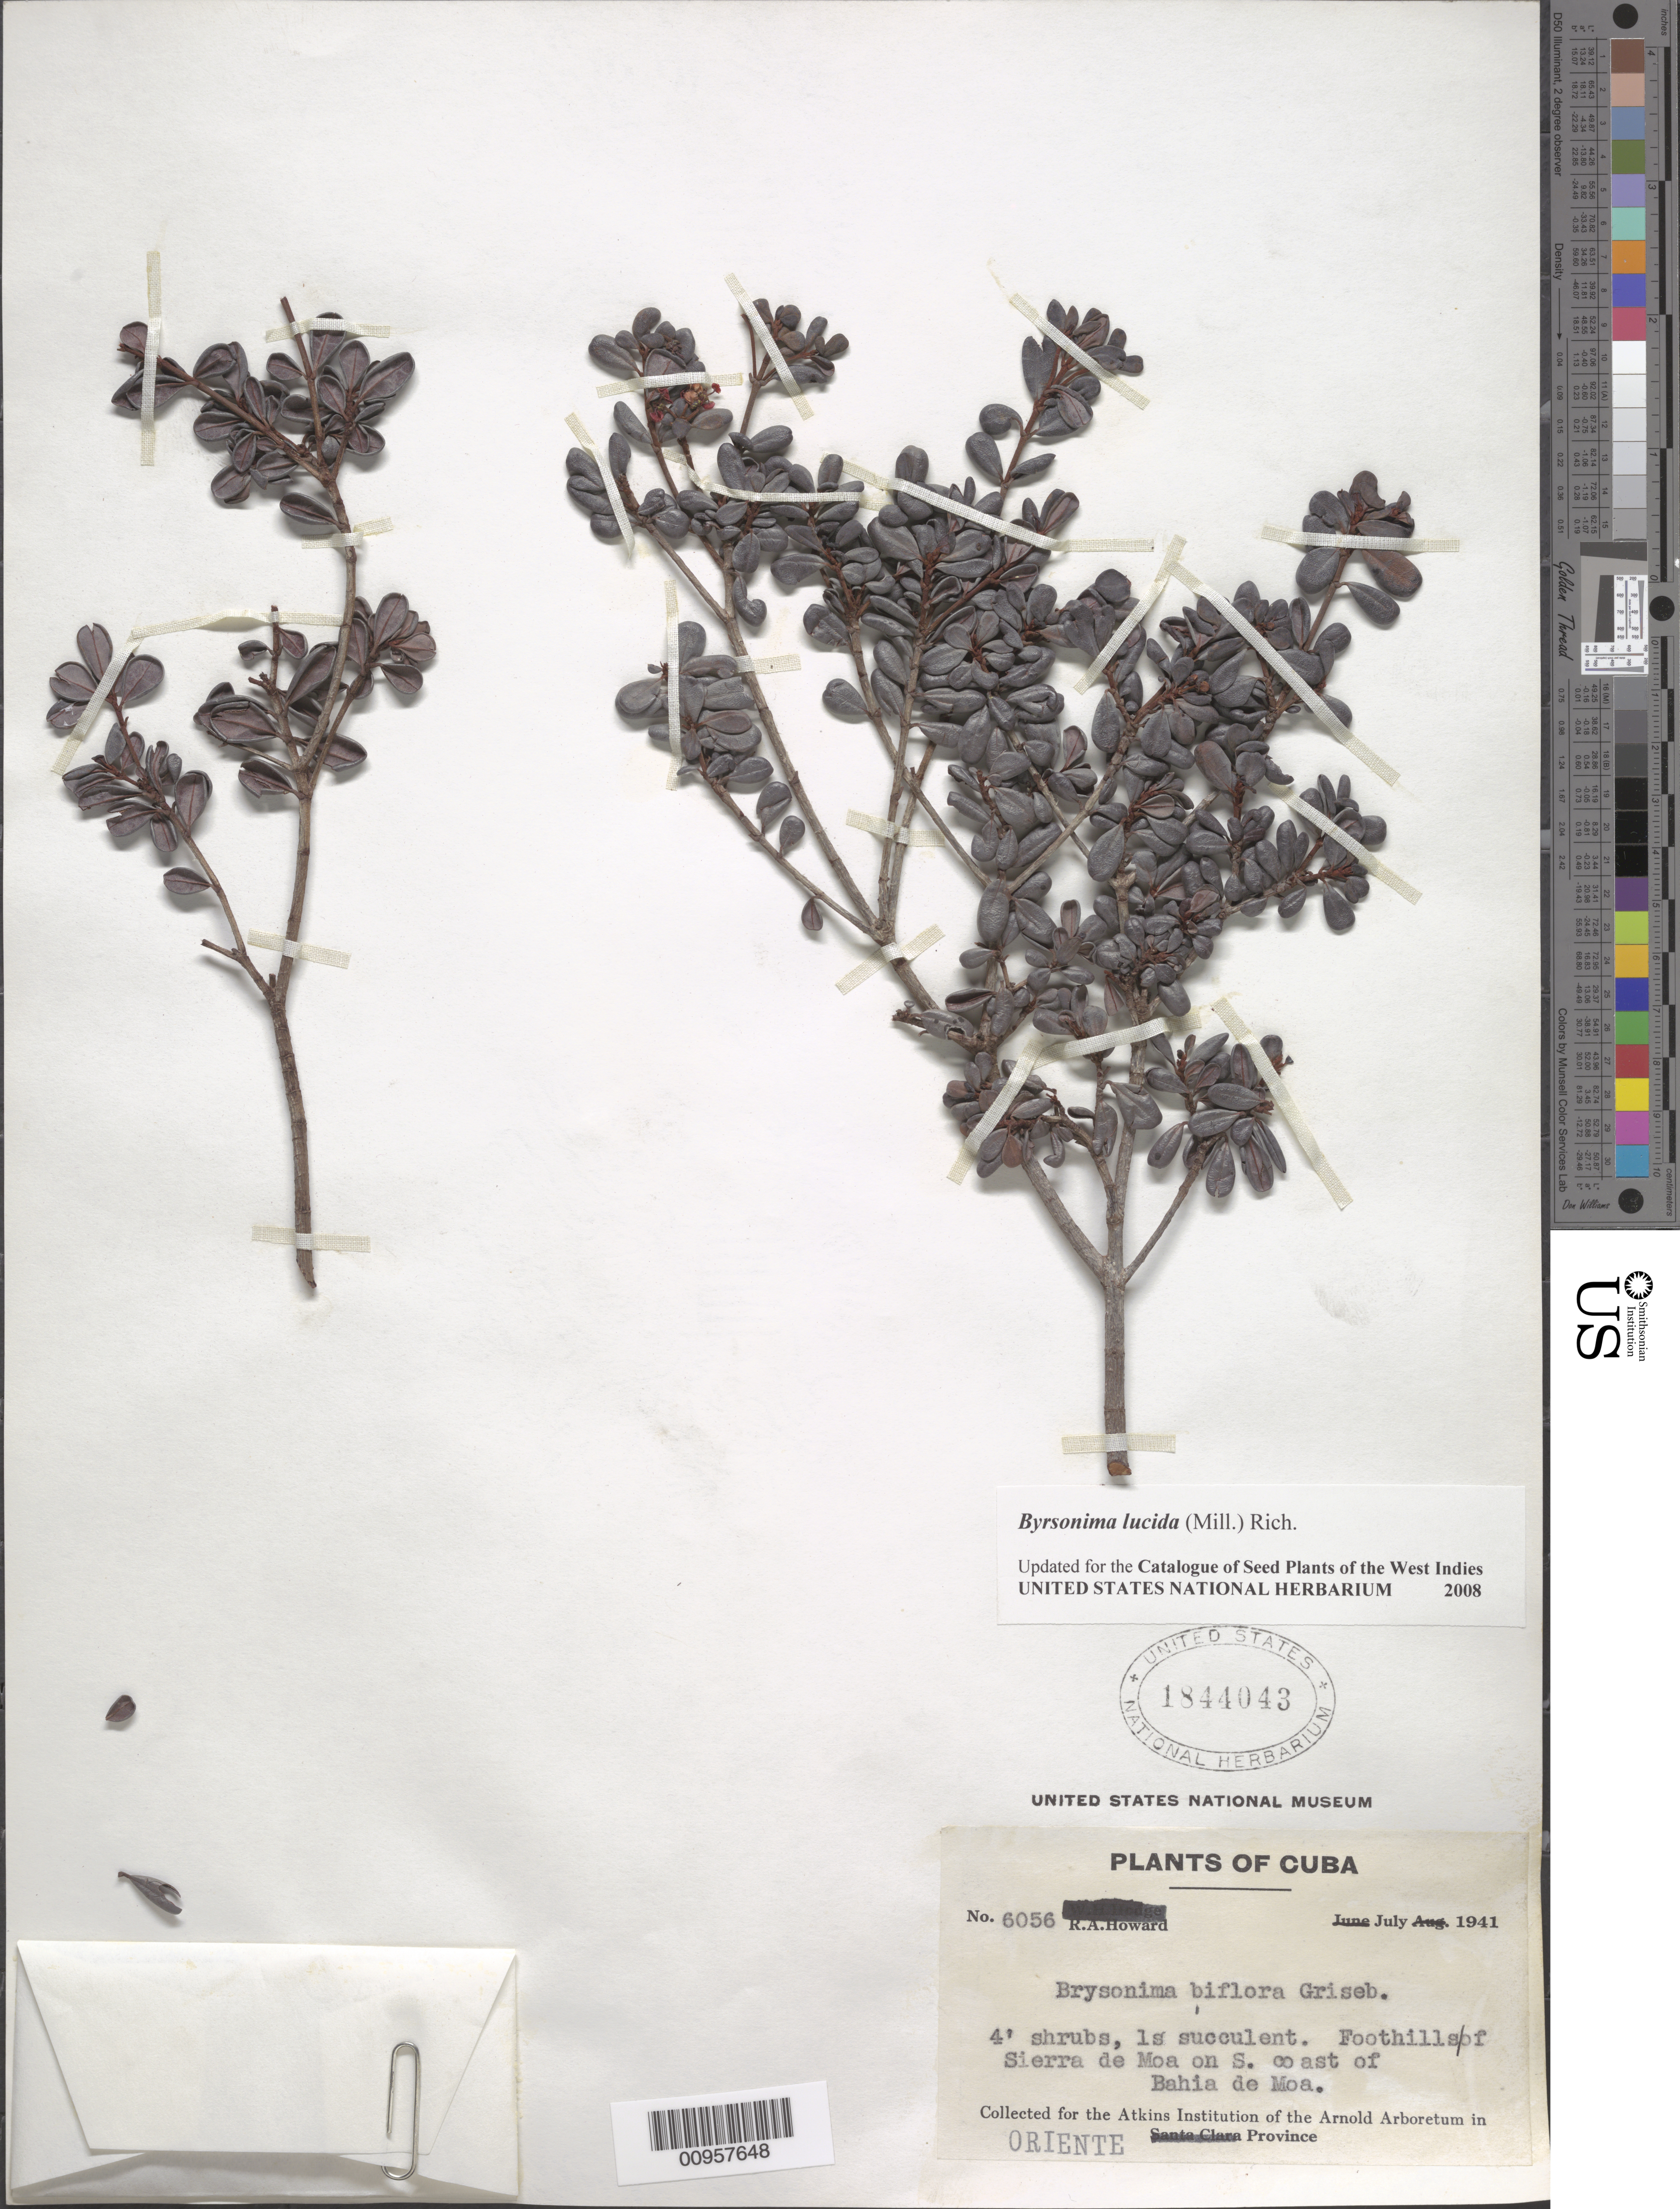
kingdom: Plantae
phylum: Tracheophyta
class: Magnoliopsida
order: Malpighiales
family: Malpighiaceae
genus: Byrsonima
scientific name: Byrsonima lucida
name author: (Mill.) DC.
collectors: R. A. Howard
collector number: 6056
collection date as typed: Jul 1941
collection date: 1941-07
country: Cuba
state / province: Holguín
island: Cuba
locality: Foothills of Sierra de Moa, S coast of Bahia de Moa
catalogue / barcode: US 1844043